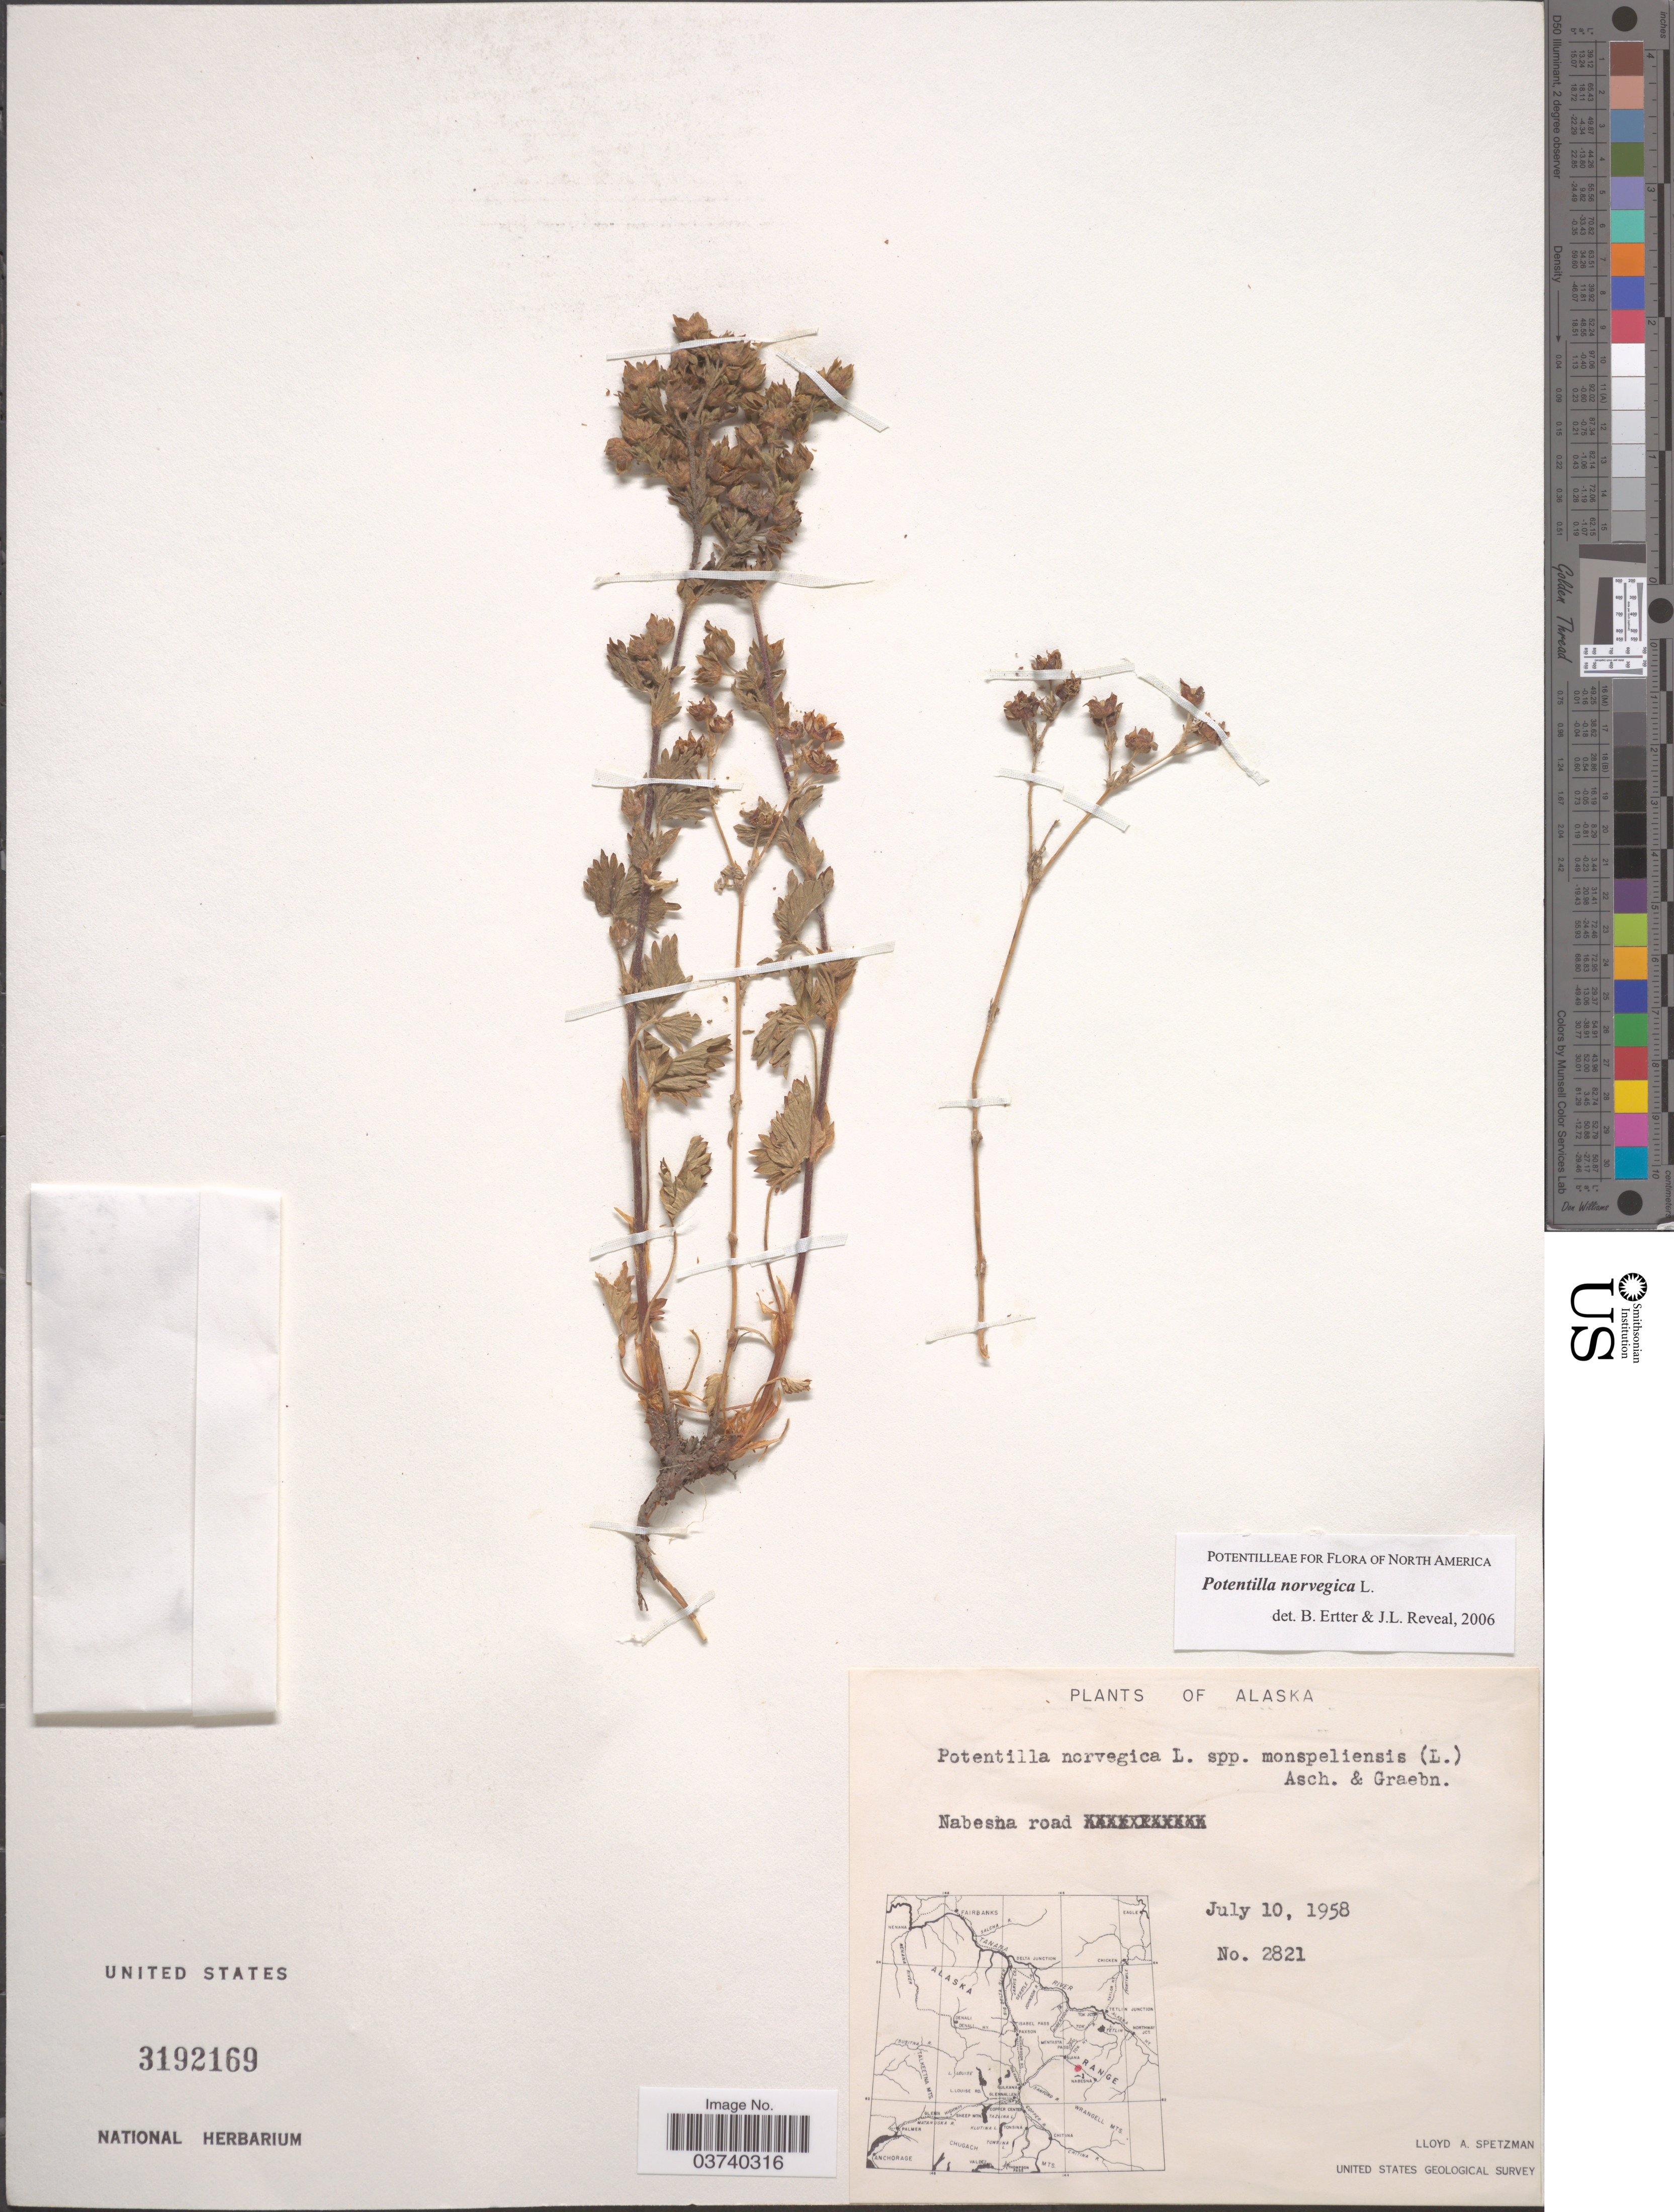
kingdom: Plantae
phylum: Tracheophyta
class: Magnoliopsida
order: Rosales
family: Rosaceae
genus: Potentilla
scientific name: Potentilla norvegica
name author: L.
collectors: L. Spetzman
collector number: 2821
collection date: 1958-07-10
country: United States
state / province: Alaska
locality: Nabesna road.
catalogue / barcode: US 3192169